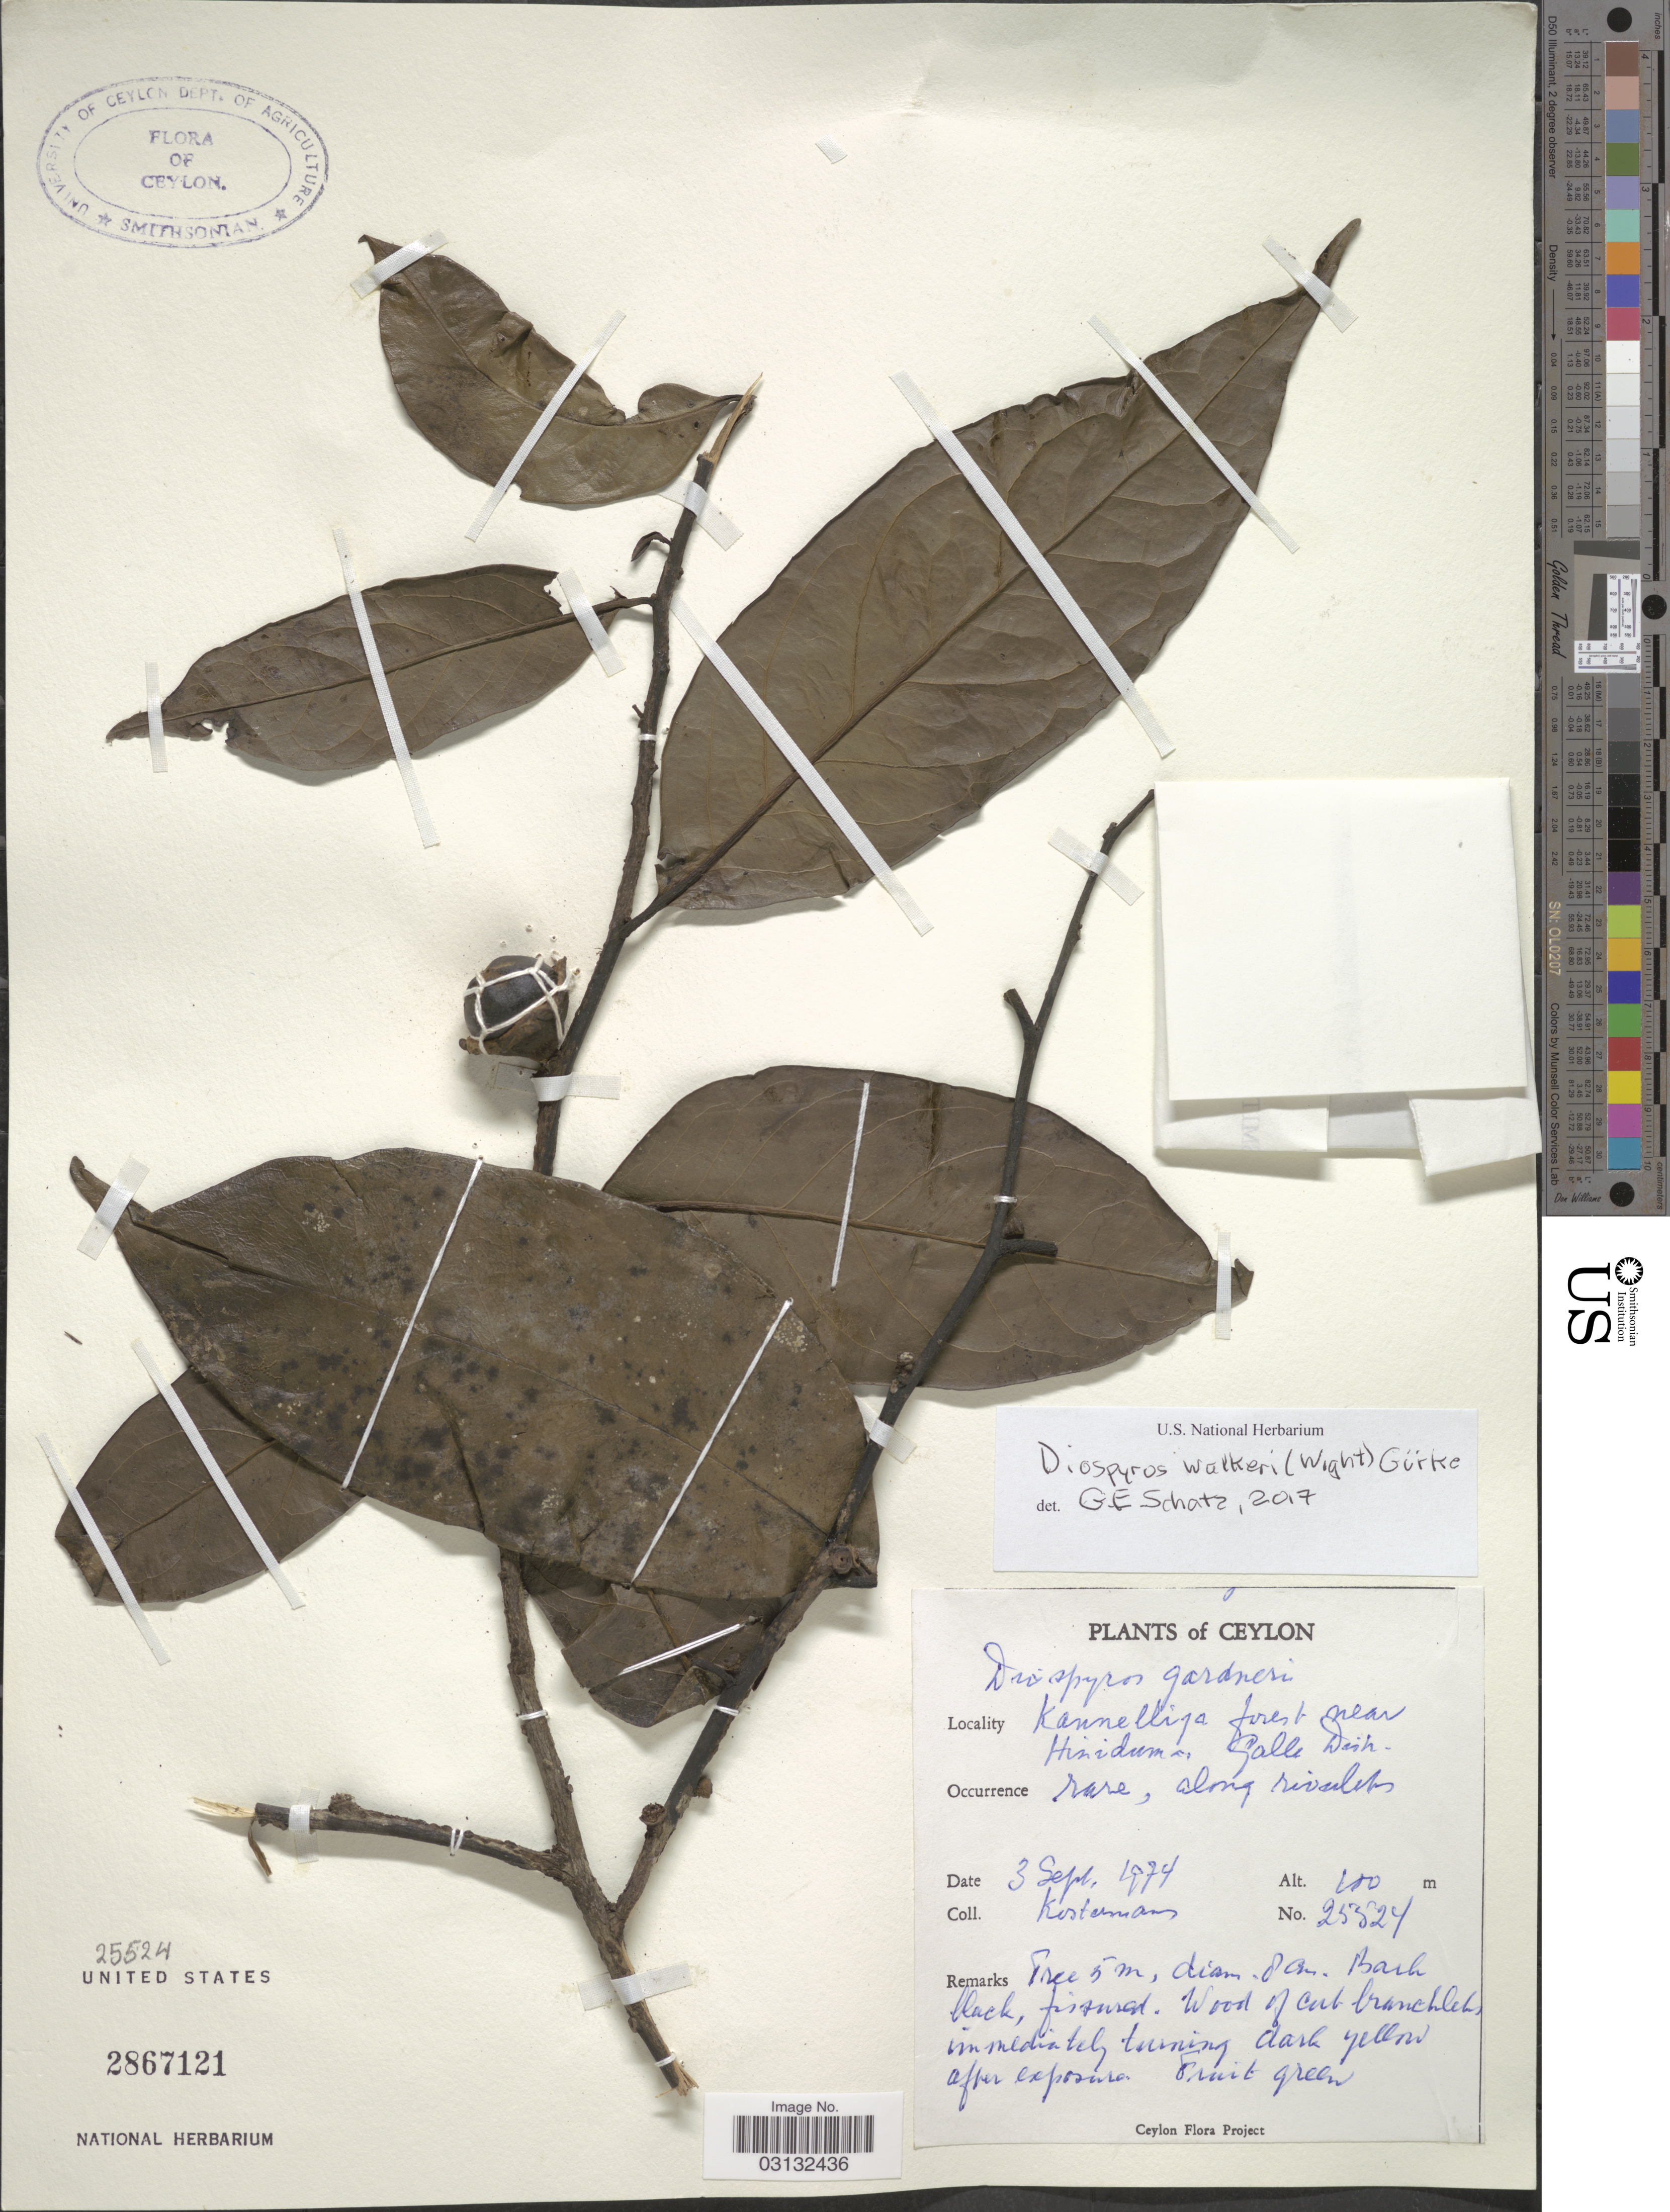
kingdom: Plantae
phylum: Tracheophyta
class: Magnoliopsida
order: Ericales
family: Ebenaceae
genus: Diospyros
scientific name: Diospyros walkeri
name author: (Wight) Gürke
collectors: Kostermans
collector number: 25524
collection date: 1974-09-03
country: Sri Lanka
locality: Ceylon. Kannelliya forest near Hiniduma, Galle Distr.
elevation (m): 100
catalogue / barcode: US 2867121